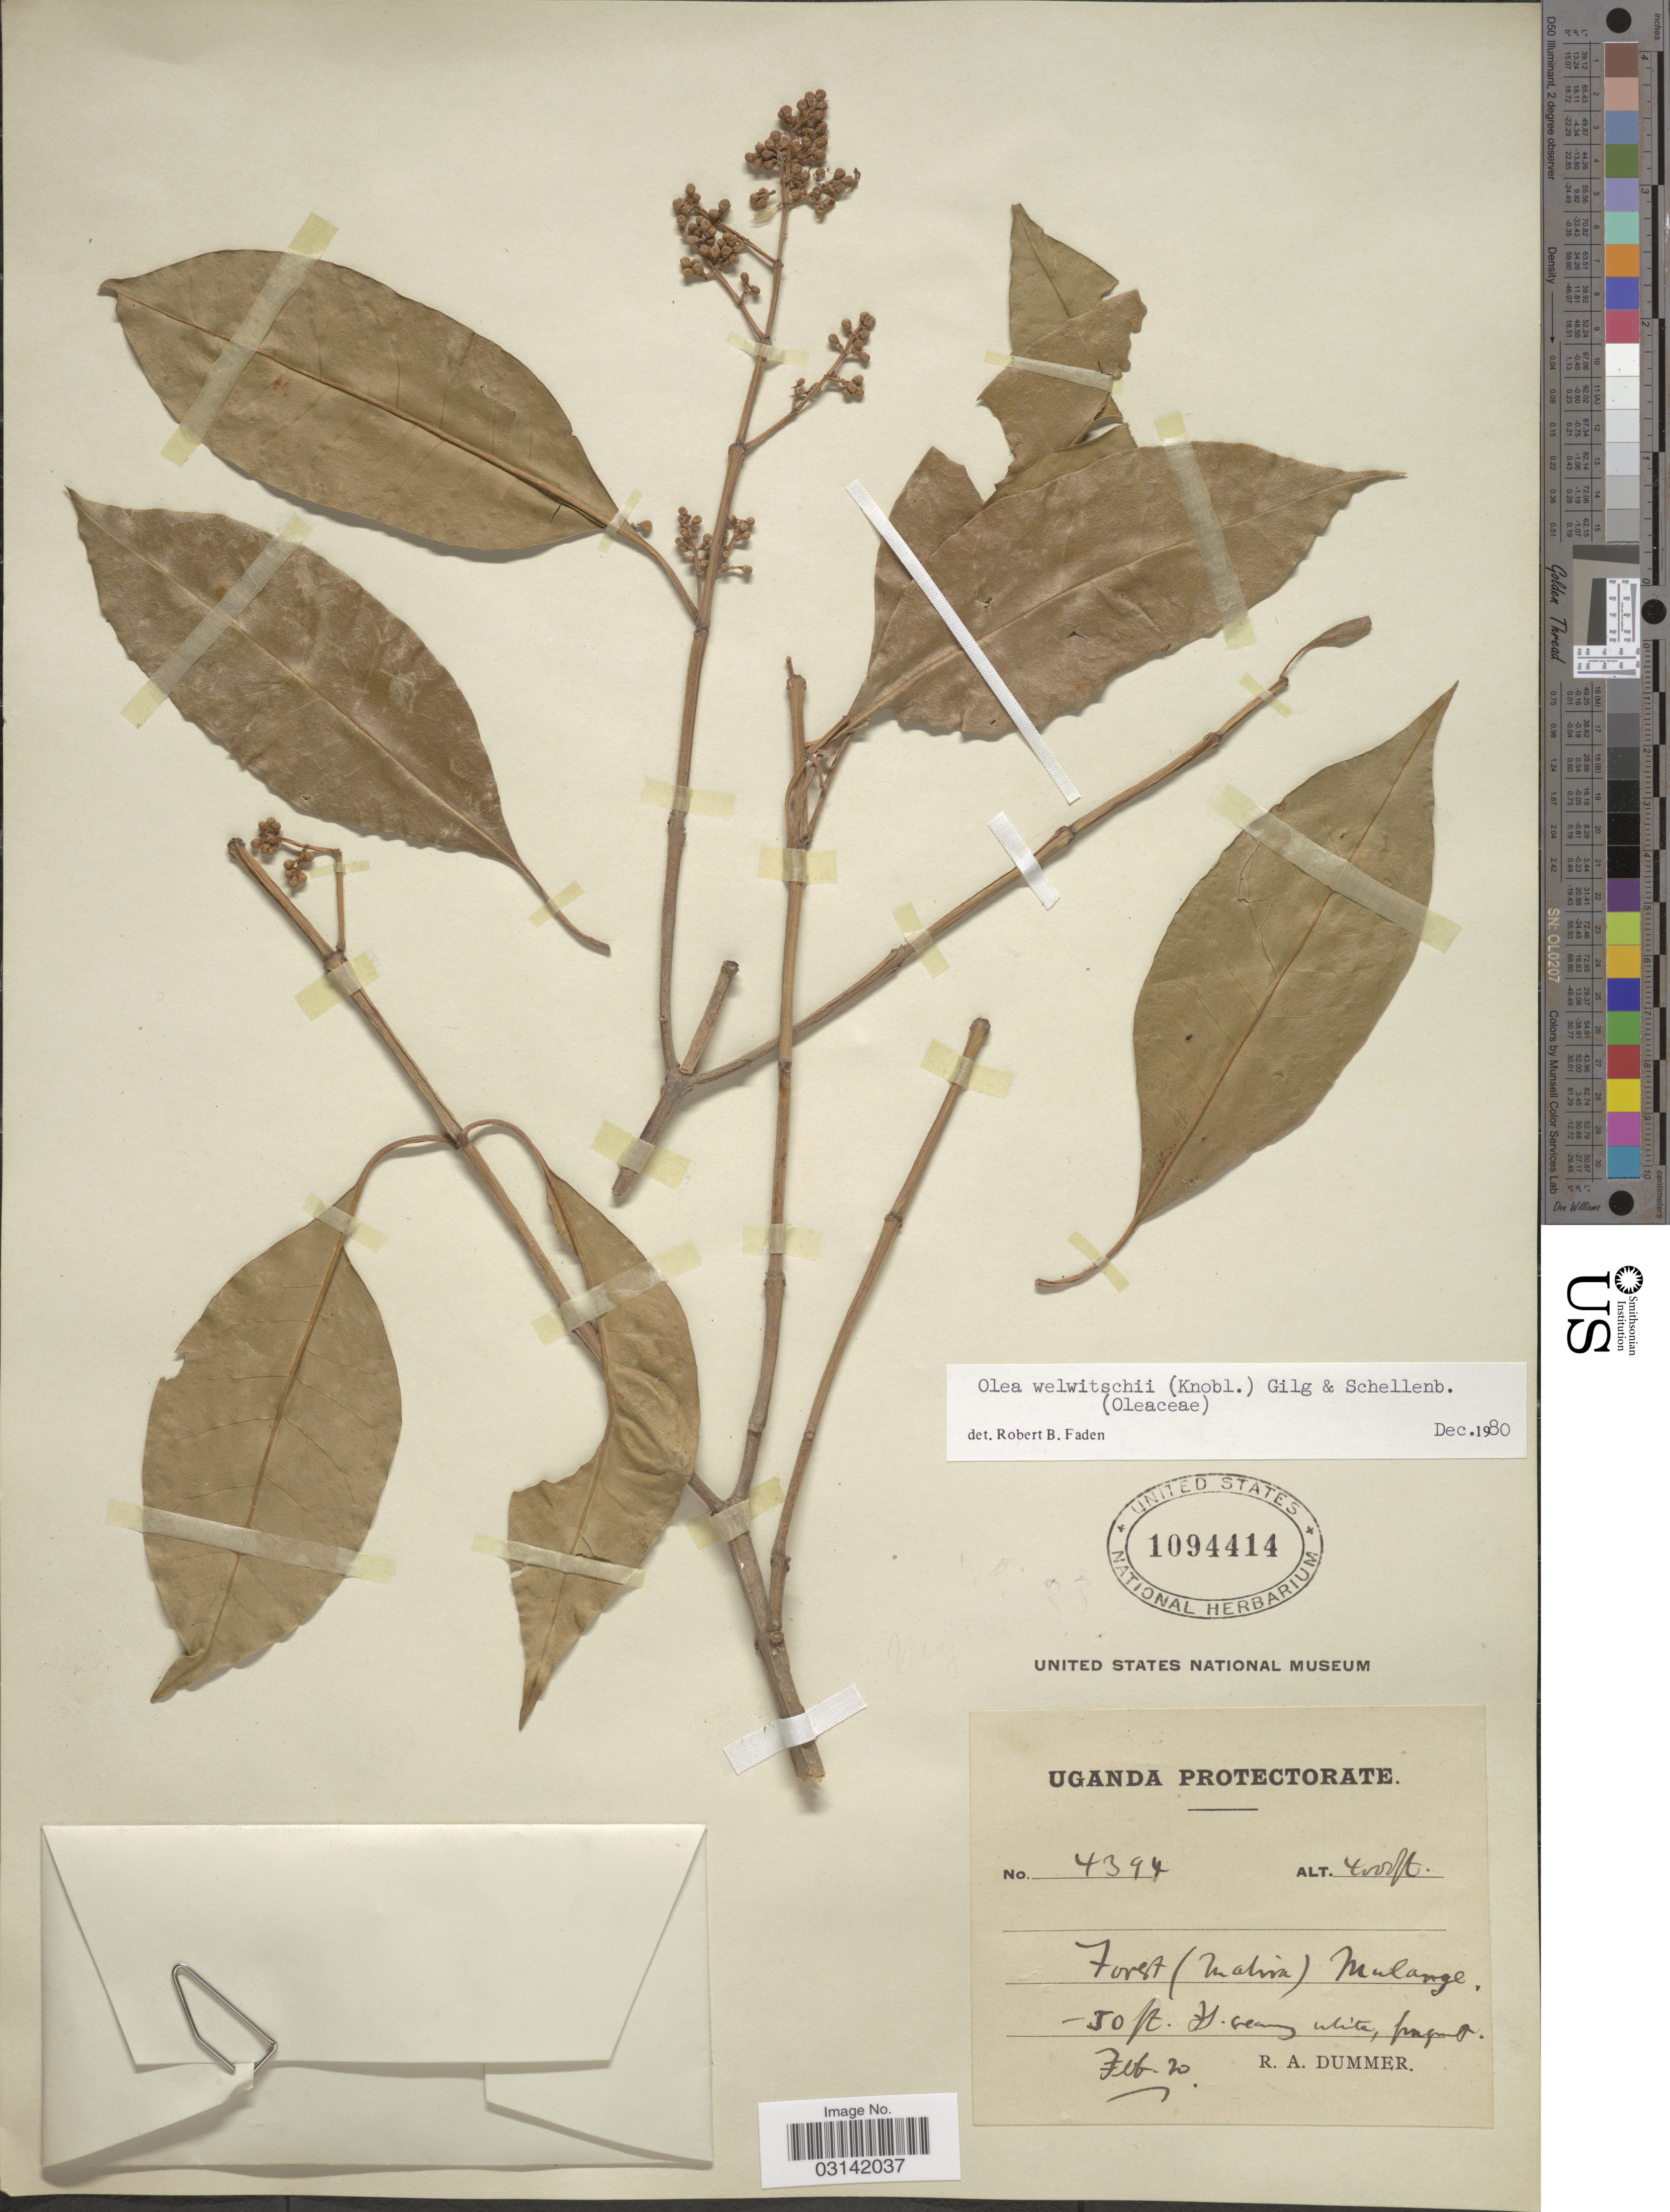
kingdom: Plantae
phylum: Tracheophyta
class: Magnoliopsida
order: Lamiales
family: Oleaceae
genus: Olea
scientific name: Olea welwitschii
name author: (Knobl.) Gilg & G. Schellenb.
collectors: R. Dümmer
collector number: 4394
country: Uganda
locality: Uganda Protectorate. Forest (Mabira) Mulange.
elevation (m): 1219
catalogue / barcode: US 1094414